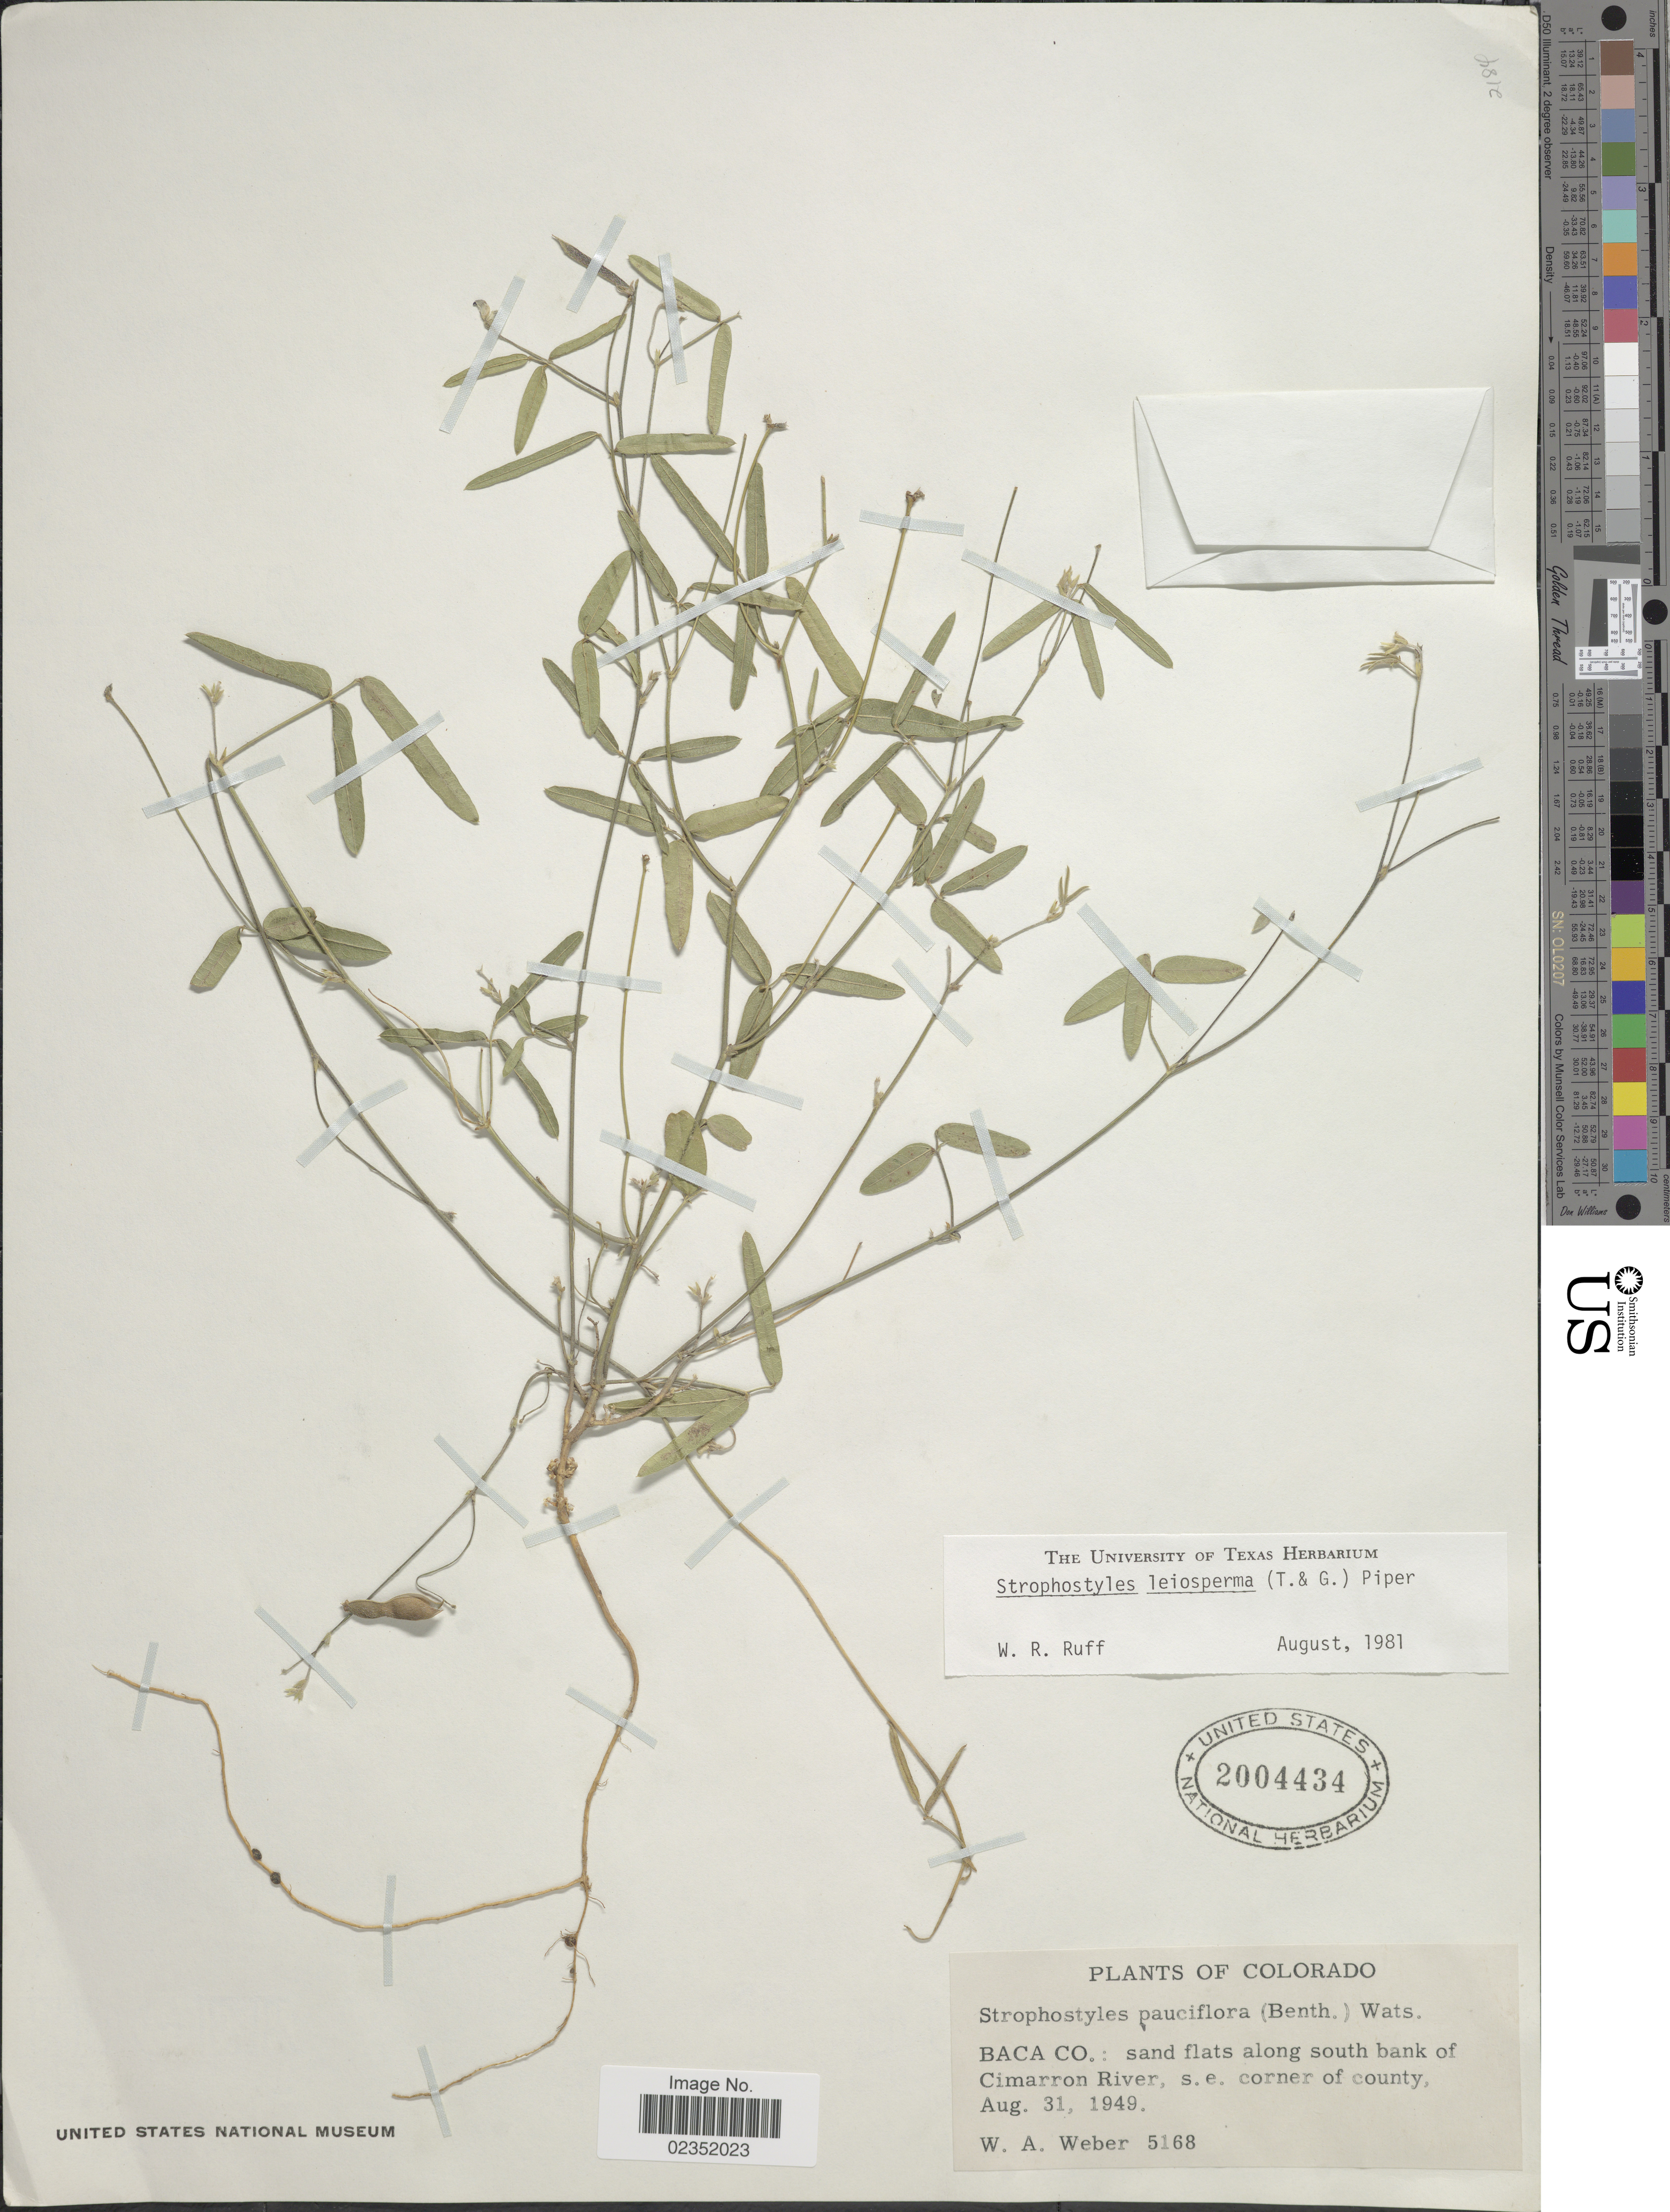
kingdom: Plantae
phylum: Tracheophyta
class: Magnoliopsida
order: Fabales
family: Fabaceae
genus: Strophostyles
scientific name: Strophostyles leiosperma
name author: (Torr. & A. Gray) Piper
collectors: W. A. Weber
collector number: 5168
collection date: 1949-08-31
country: United States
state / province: Colorado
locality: Baca Co.: sand flats along south bank of Cimarron River, s.e. corner of county.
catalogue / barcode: US 2004434